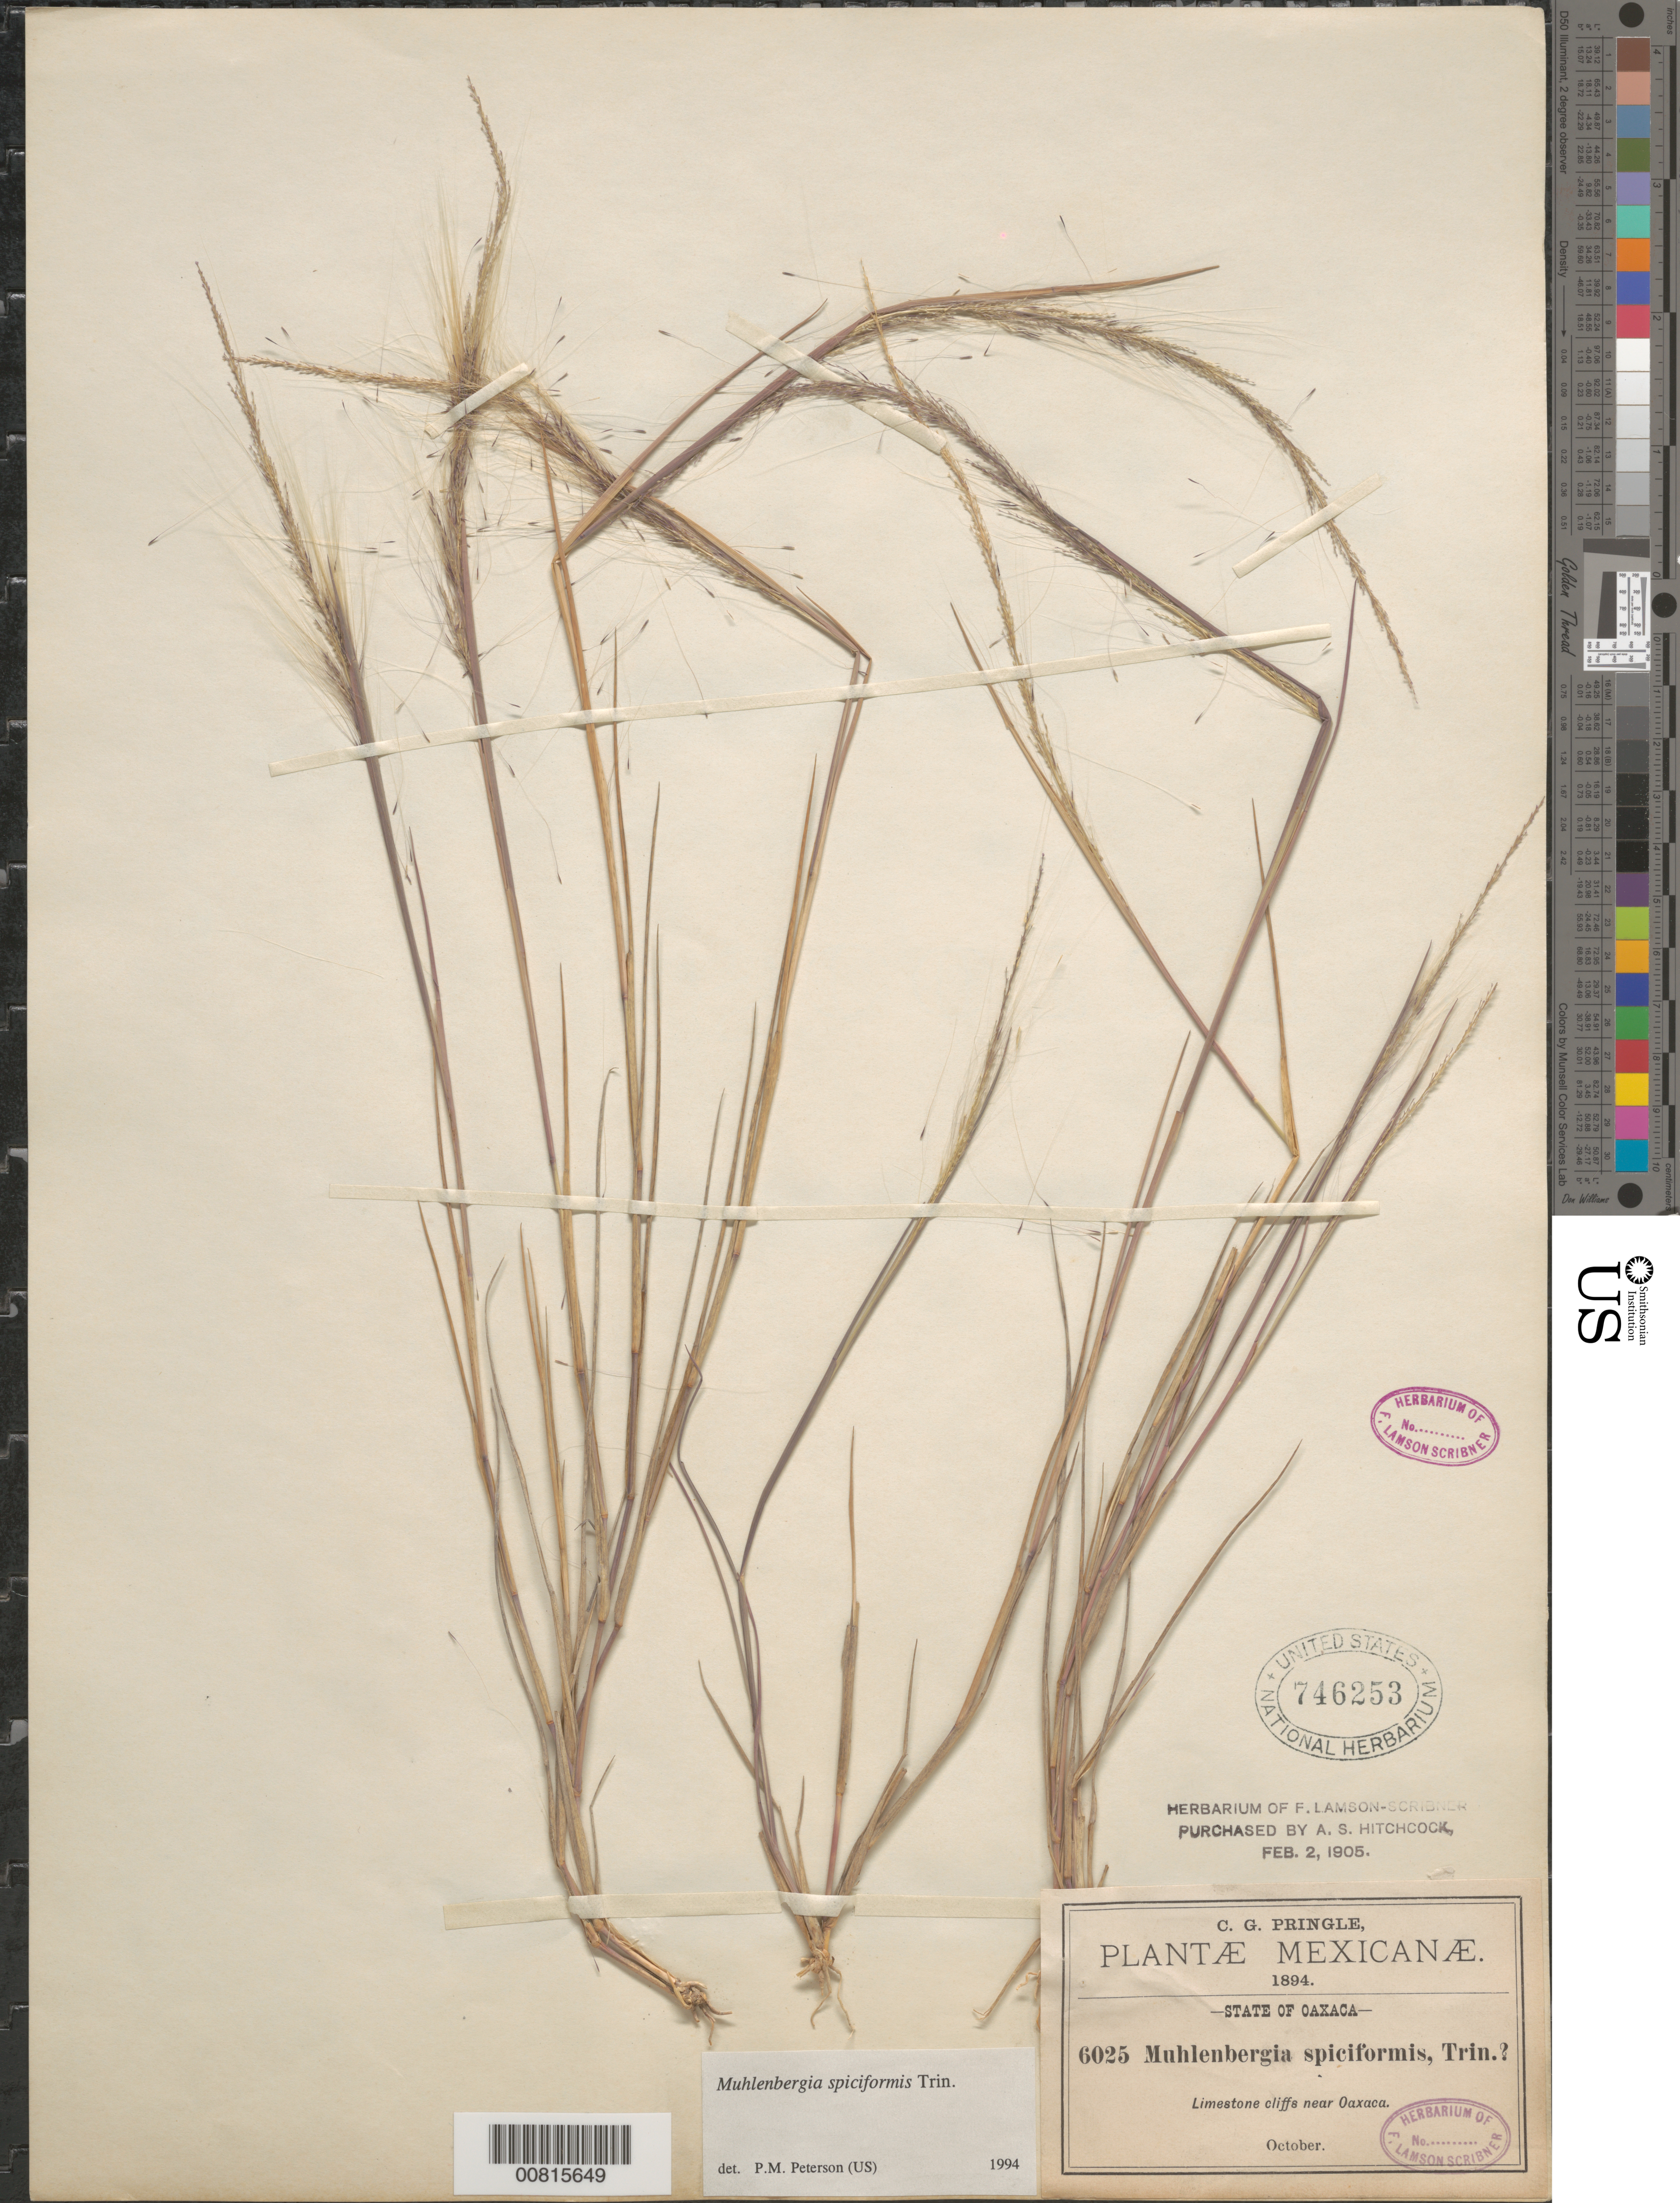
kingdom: Plantae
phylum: Tracheophyta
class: Liliopsida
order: Poales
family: Poaceae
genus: Muhlenbergia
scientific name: Muhlenbergia spiciformis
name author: Trin.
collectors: C. G. Pringle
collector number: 6025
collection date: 1894-10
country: Mexico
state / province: Oaxaca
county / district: Oaxaca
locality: Cliffs near Oaxaca, mpio. Oaxaca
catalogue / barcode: US 746253